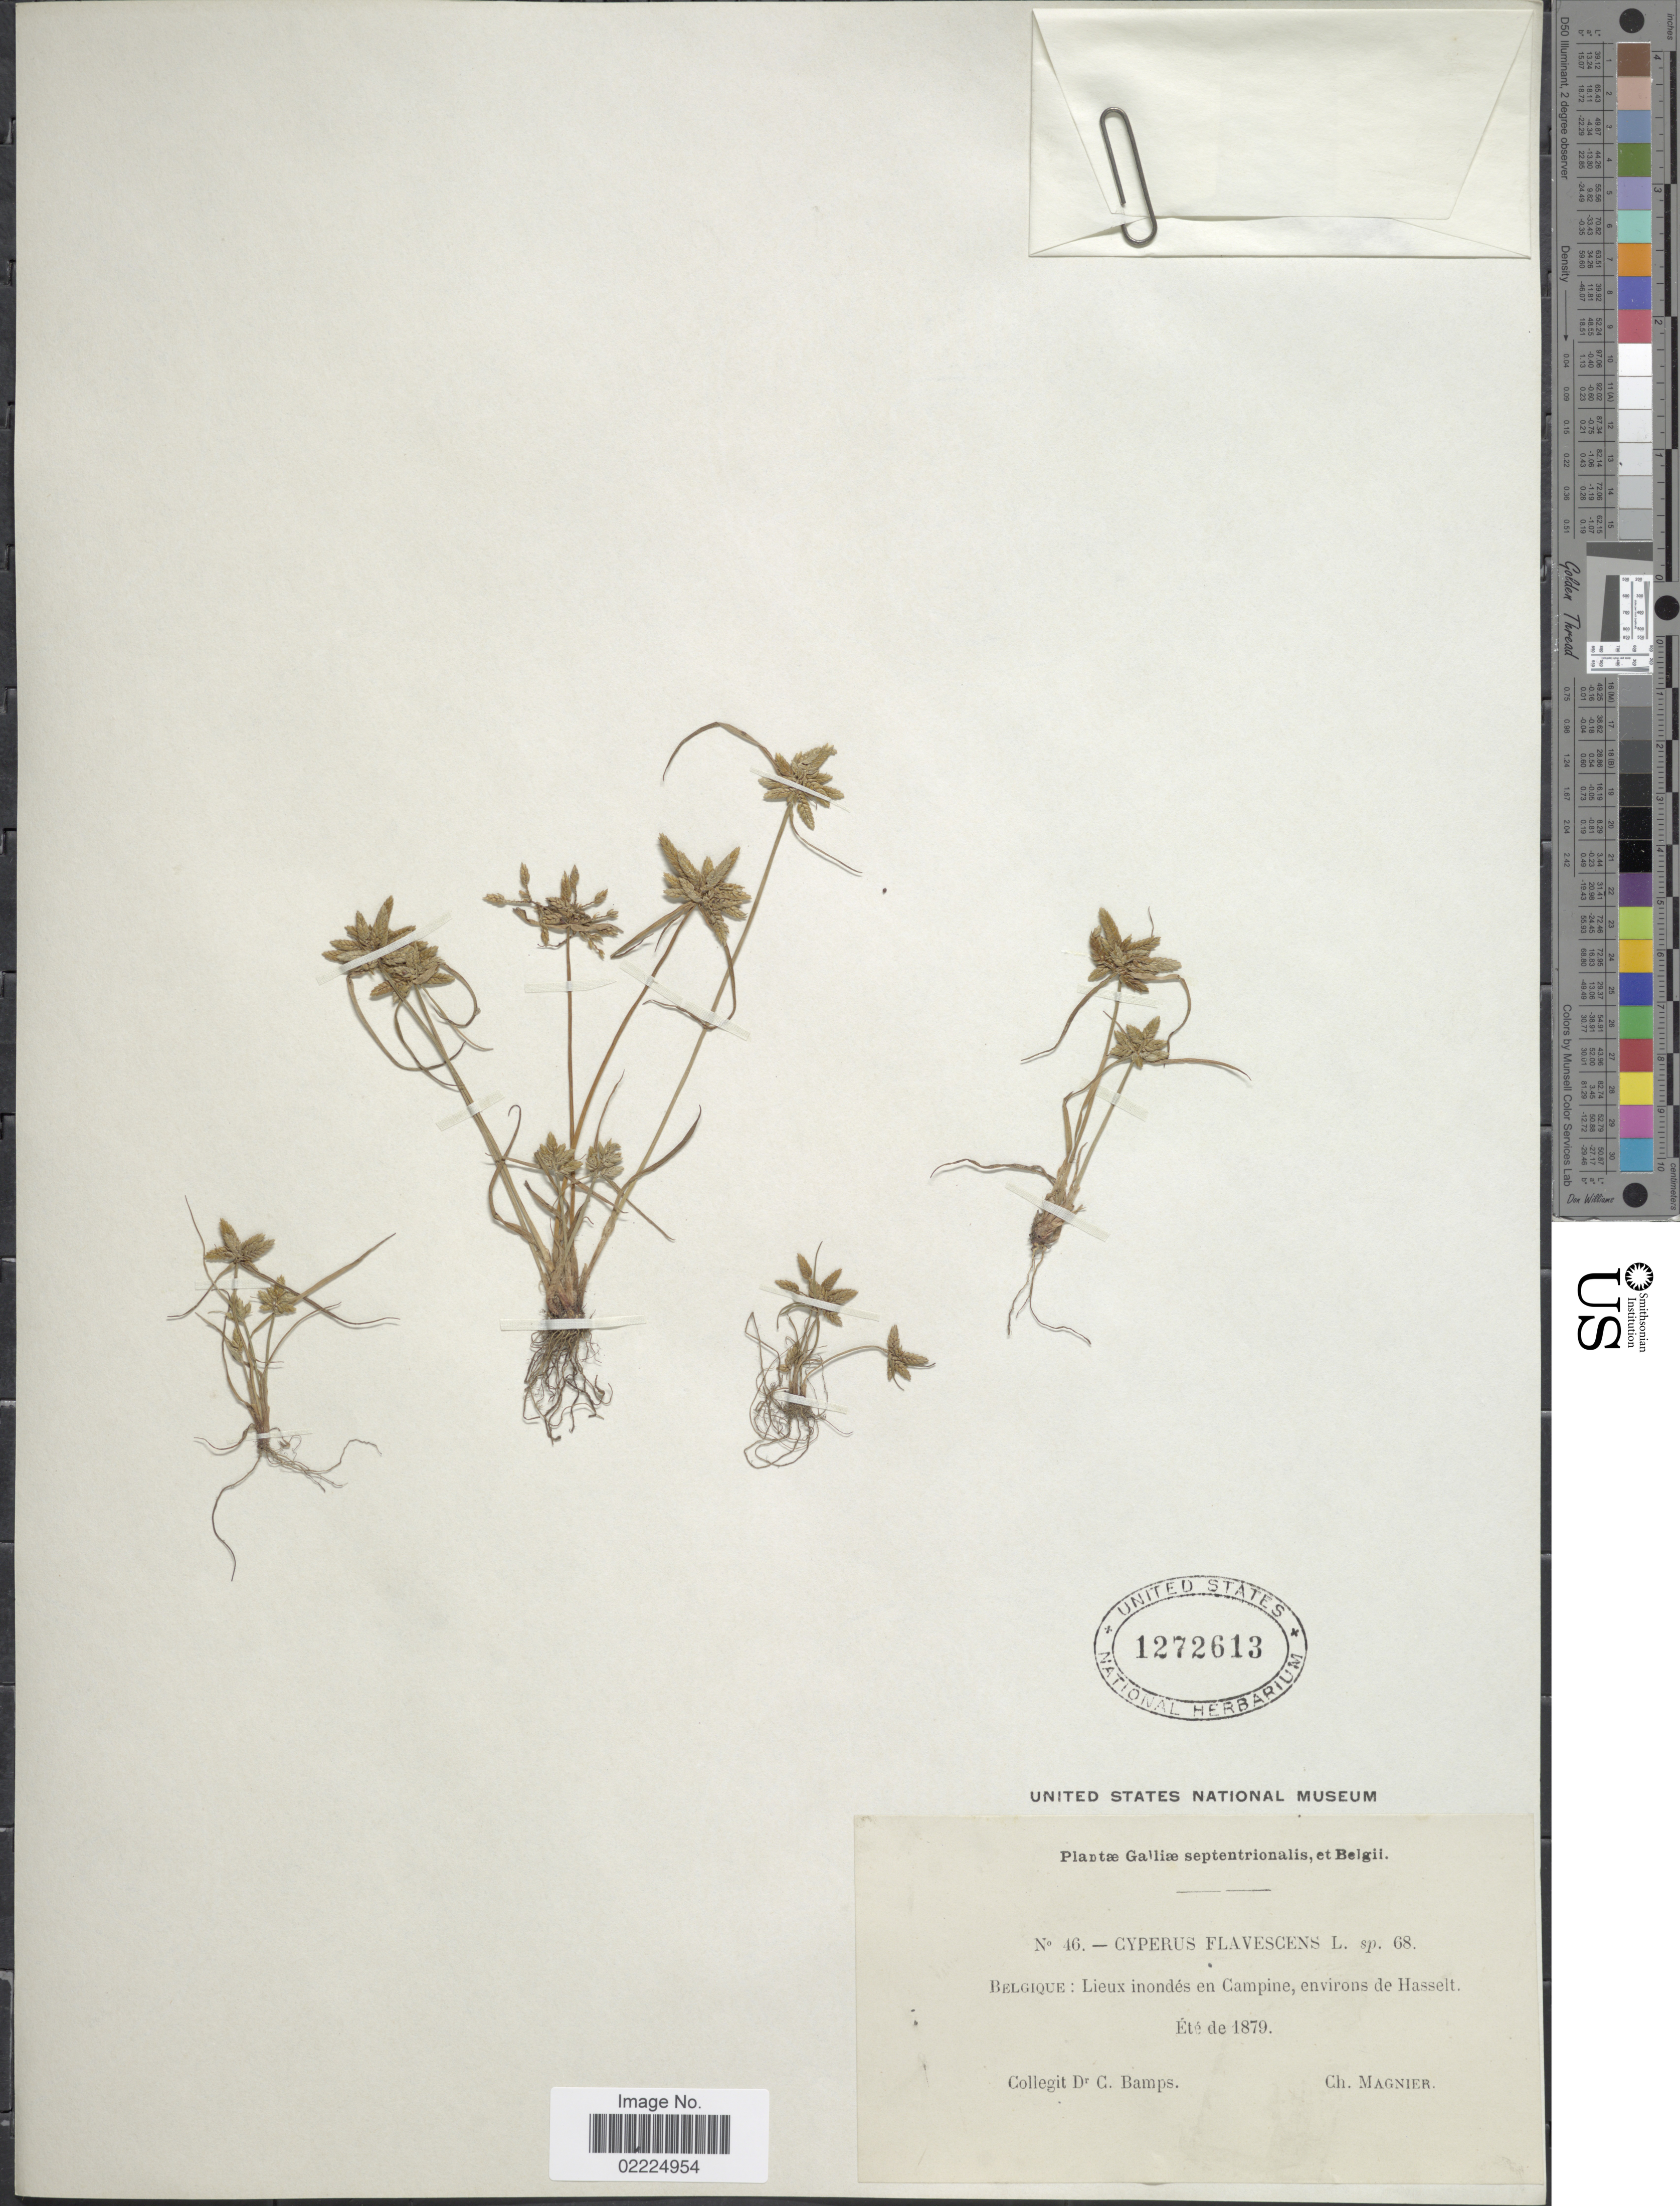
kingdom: Plantae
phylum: Tracheophyta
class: Liliopsida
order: Poales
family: Cyperaceae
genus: Cyperus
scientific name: Cyperus flavescens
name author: L.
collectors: C. Bamps & C. Magnier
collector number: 46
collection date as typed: été de 1879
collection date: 1879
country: Belgium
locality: Galliæ septentrionalis, Lieux inondés en Campine, environs de Hasselt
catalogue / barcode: US 1272613